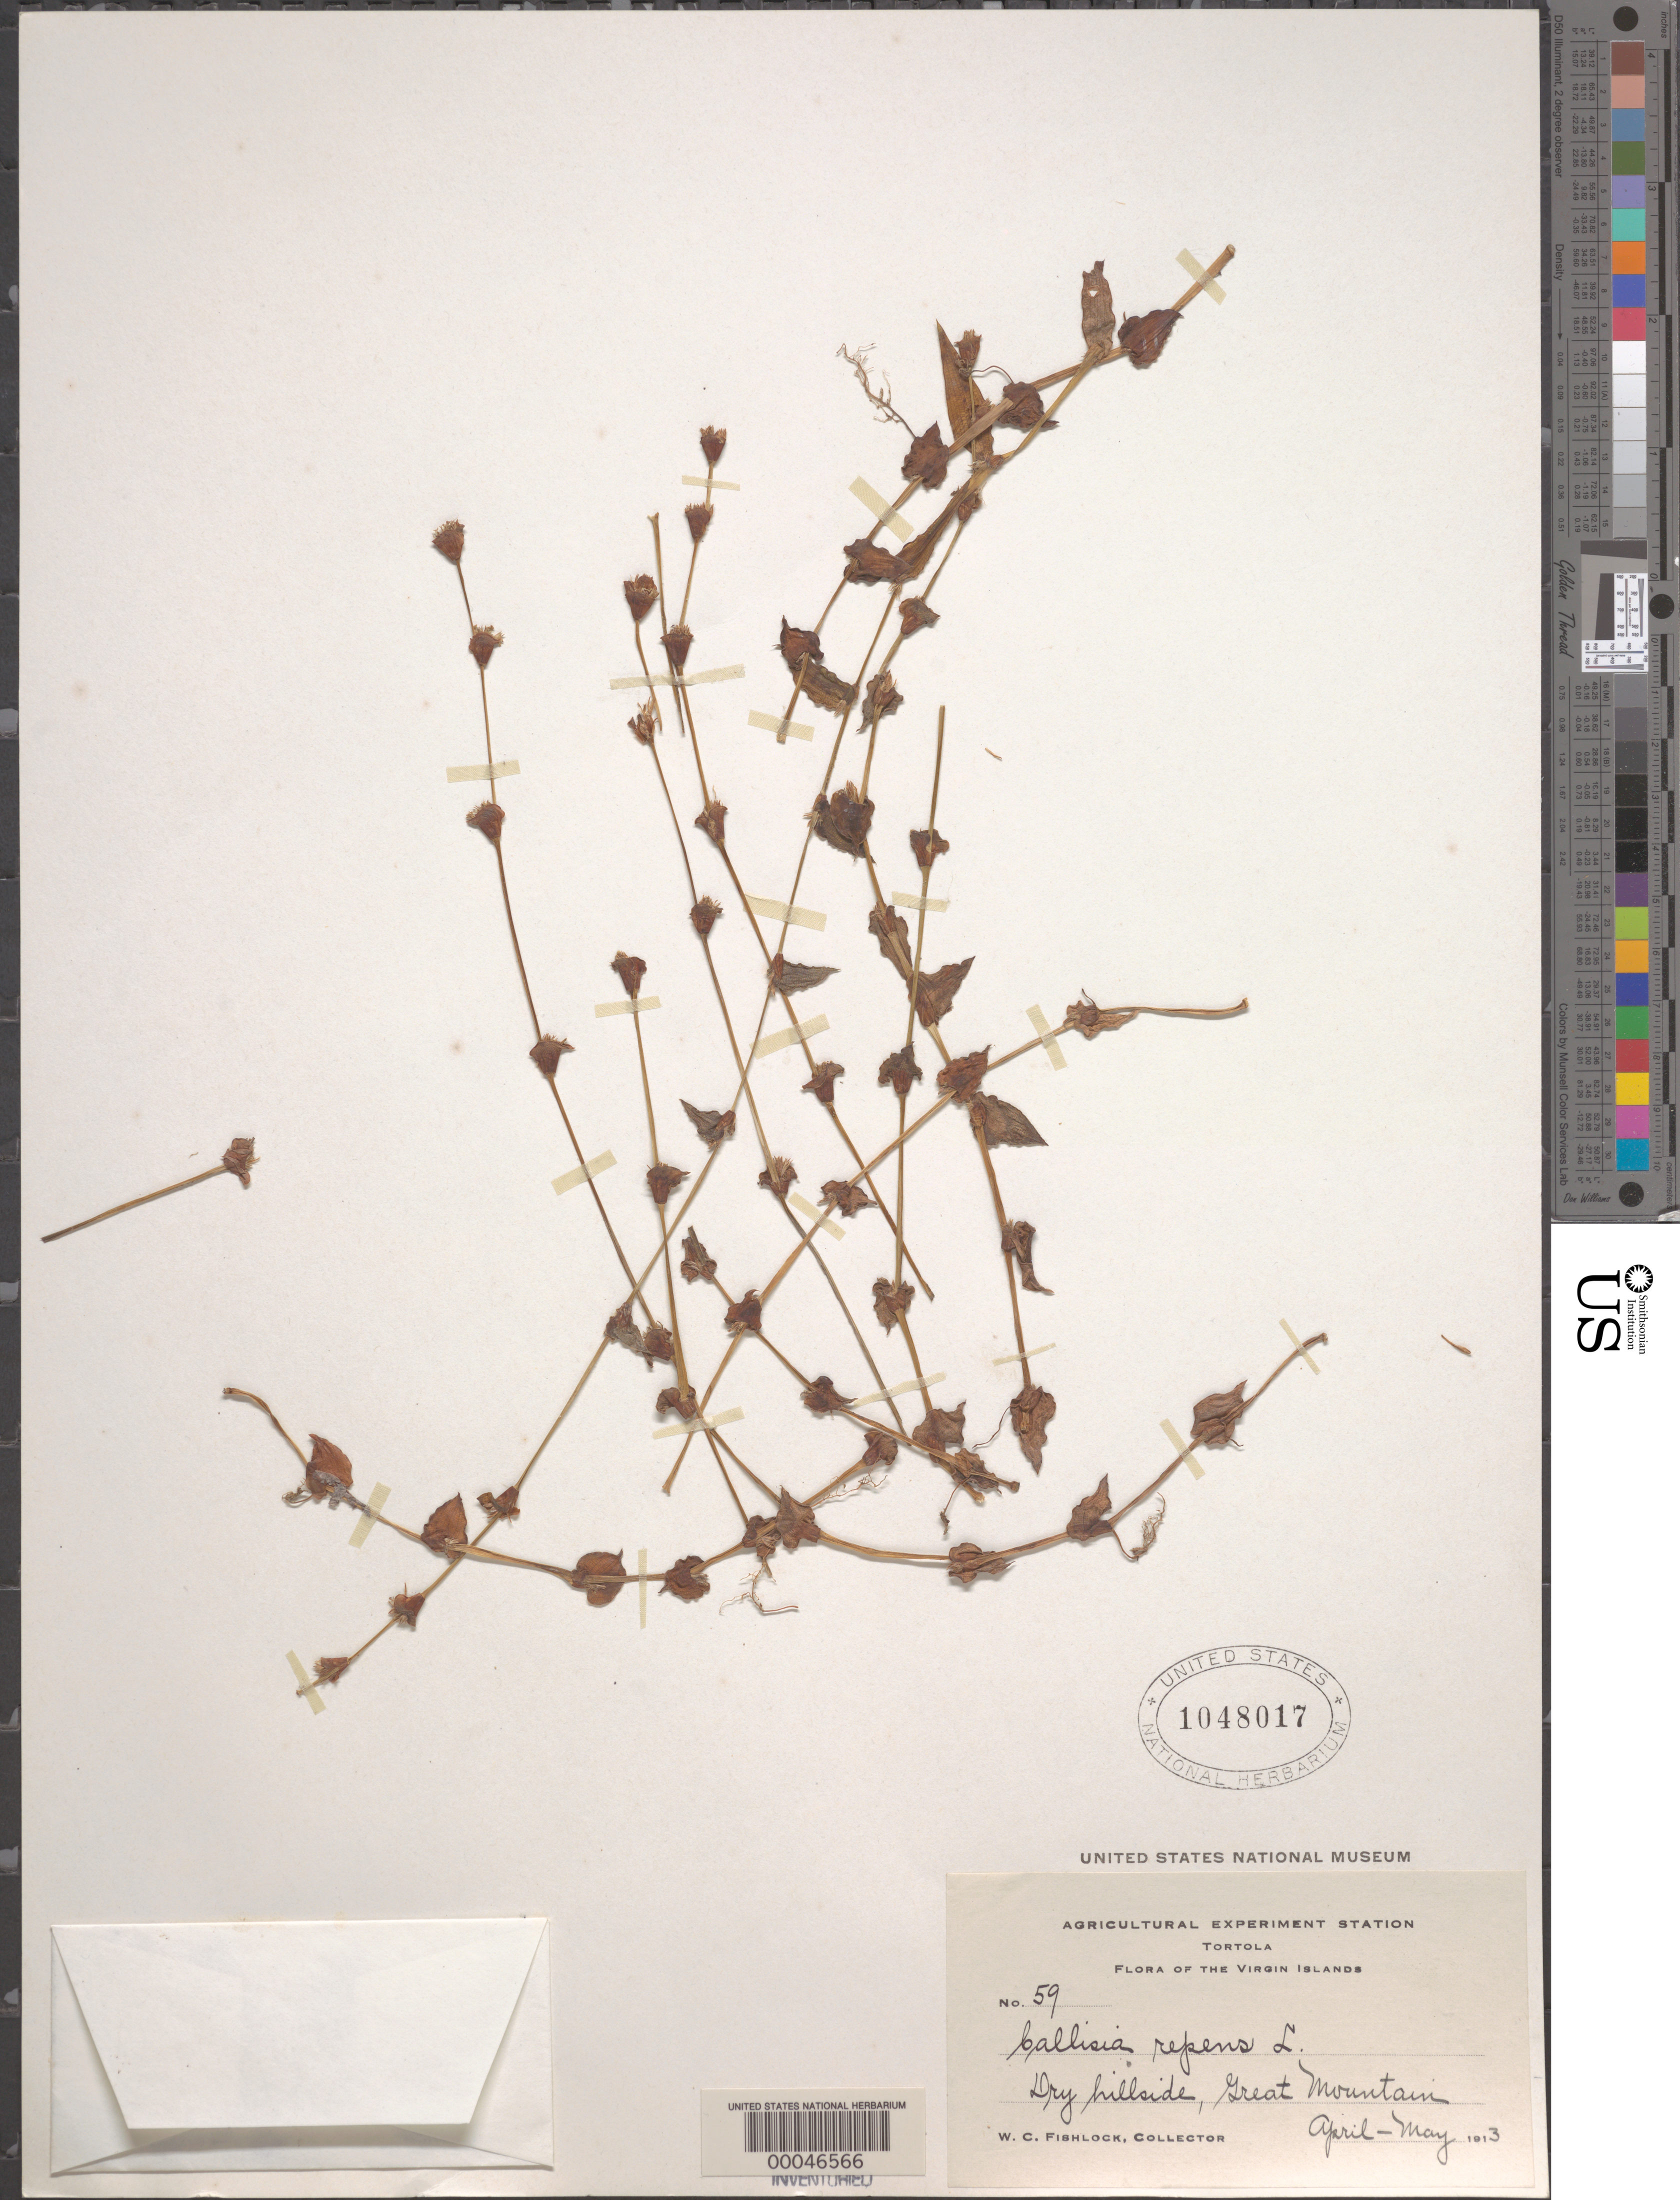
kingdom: Plantae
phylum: Tracheophyta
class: Liliopsida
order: Commelinales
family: Commelinaceae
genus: Callisia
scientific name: Callisia repens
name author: (Jacq.) L.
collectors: W. Fishlock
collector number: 59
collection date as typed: Apr 1913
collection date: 1913-04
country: British Virgin Islands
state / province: Tortola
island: Tortola Island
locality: Great mountain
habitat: Dry hillside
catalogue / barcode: US 1048017